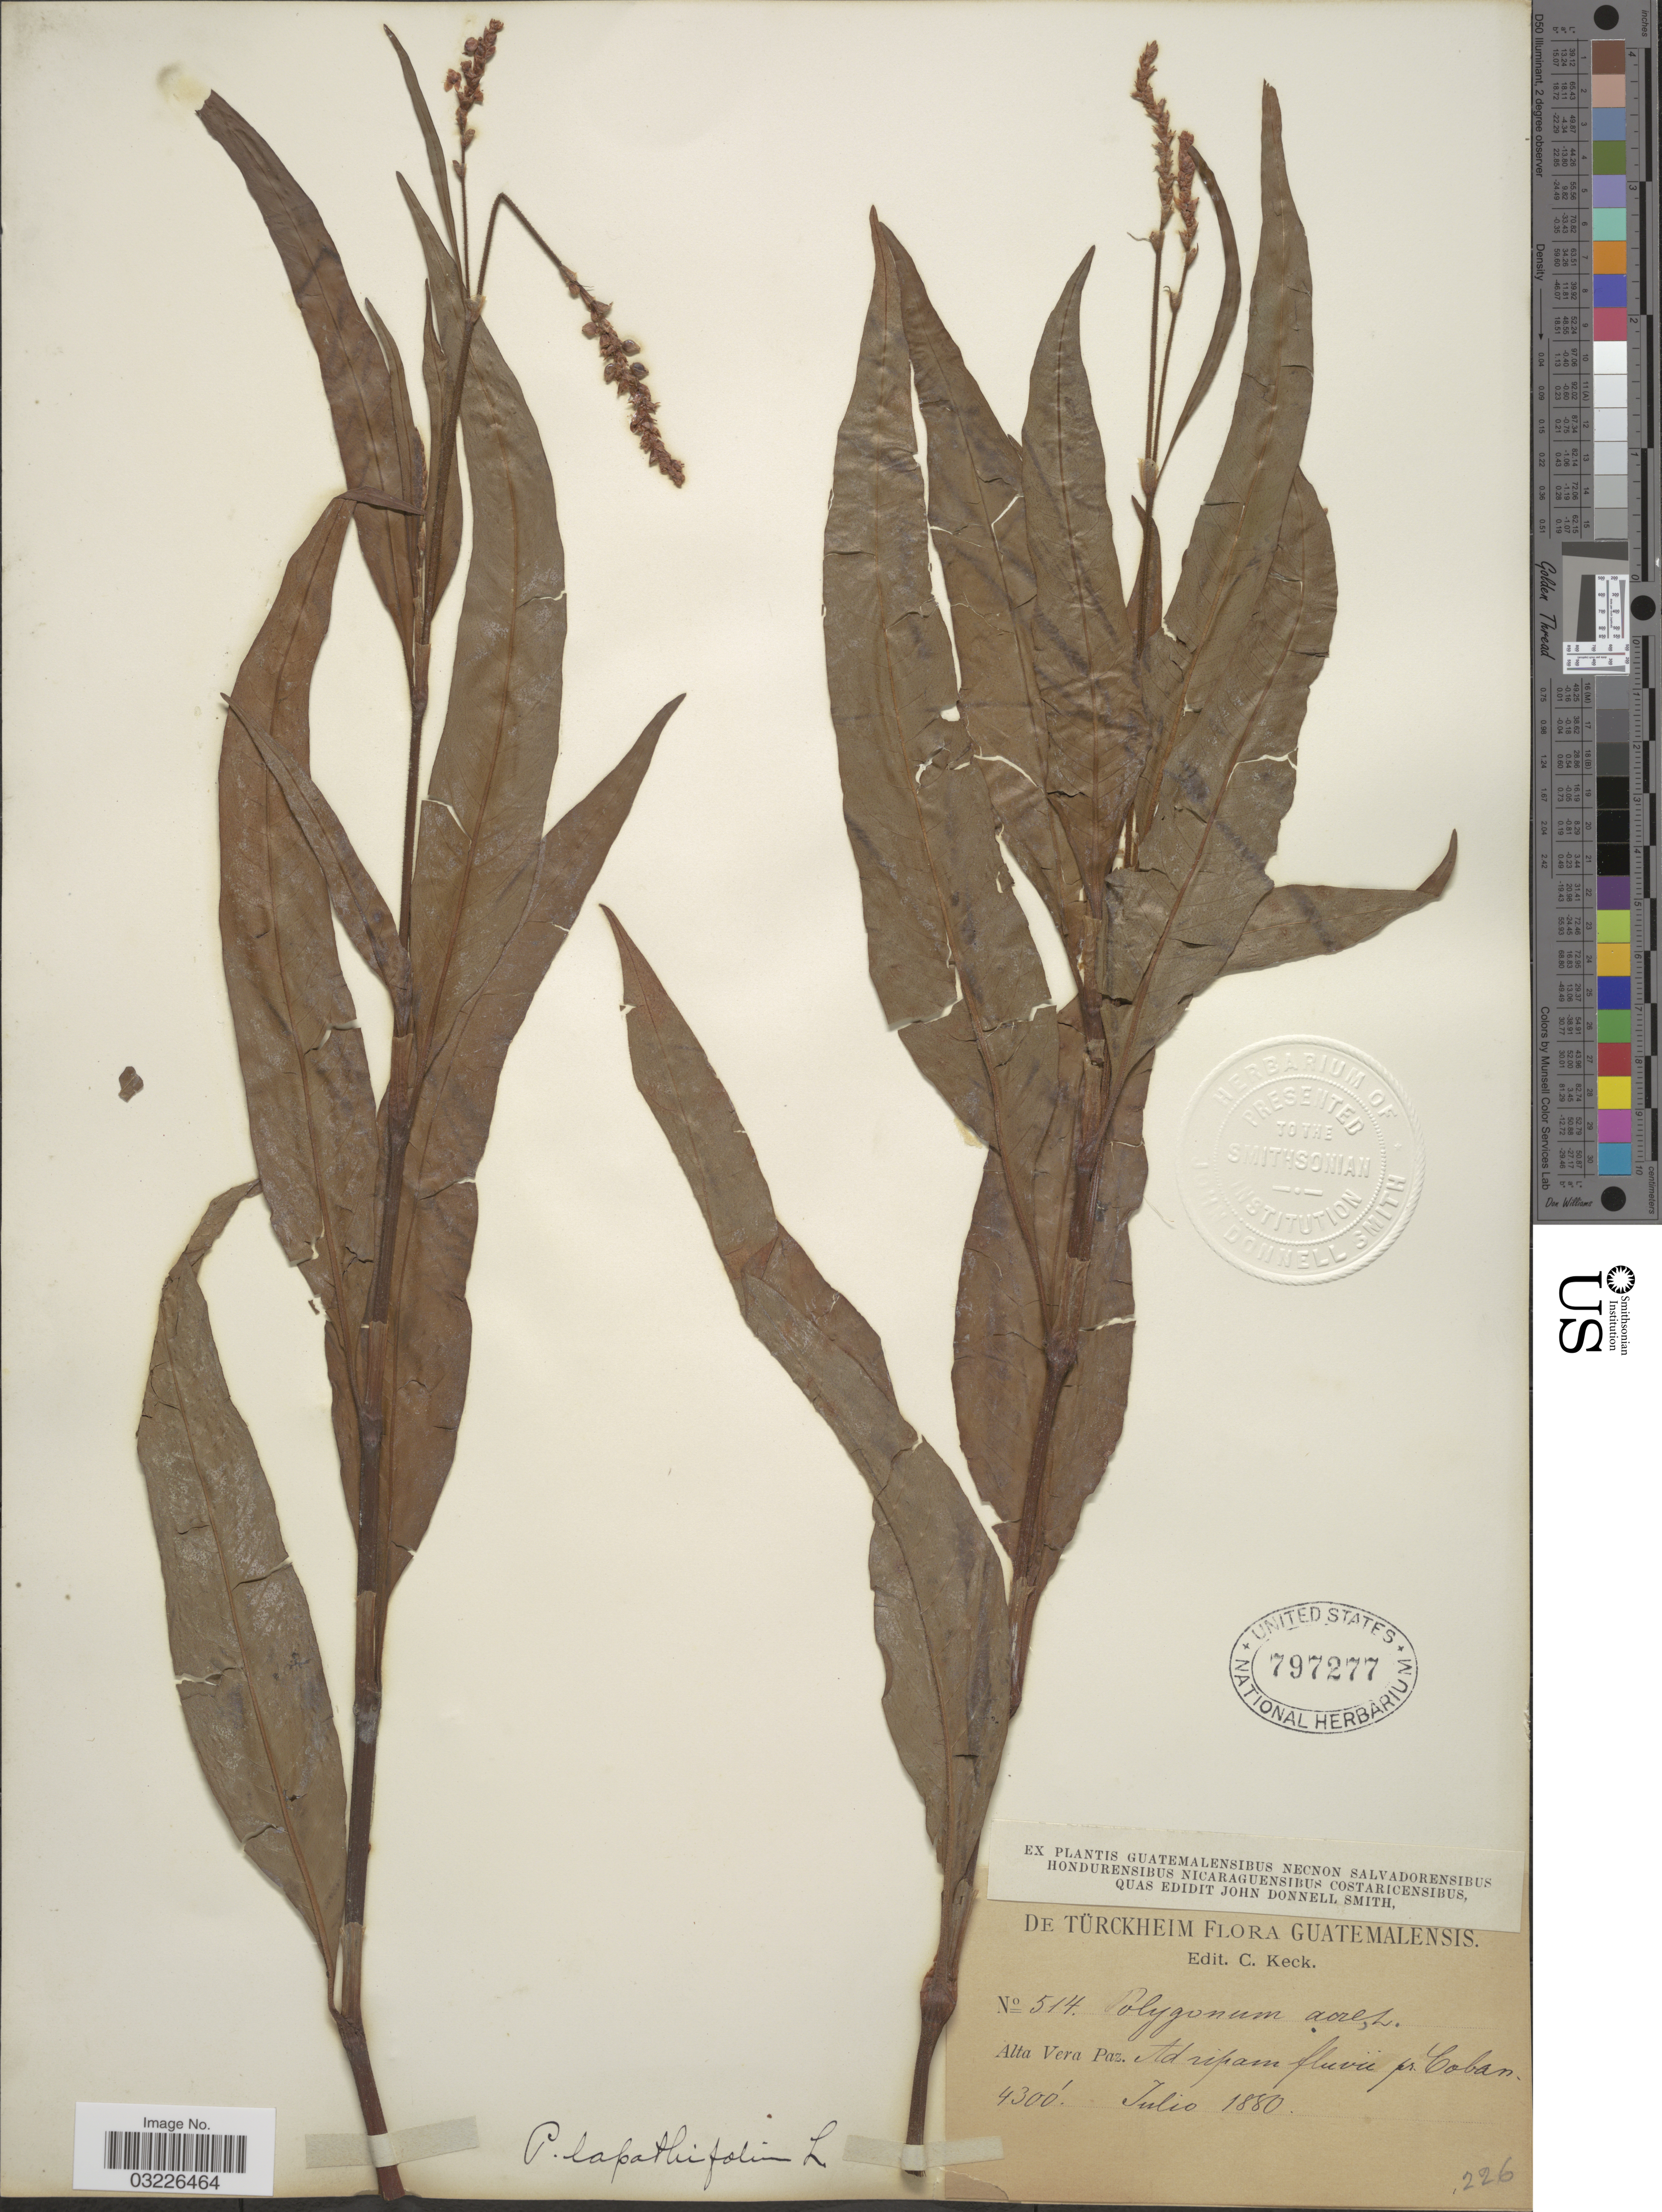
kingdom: Plantae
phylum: Tracheophyta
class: Magnoliopsida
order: Caryophyllales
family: Polygonaceae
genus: Polygonum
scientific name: Polygonum mexicanum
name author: Small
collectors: -. De Türckheim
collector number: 514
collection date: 1880-07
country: Guatemala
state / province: Alta Verapaz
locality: Ad ripam fluvii pr. Coban.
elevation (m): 1311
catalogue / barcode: US 797277